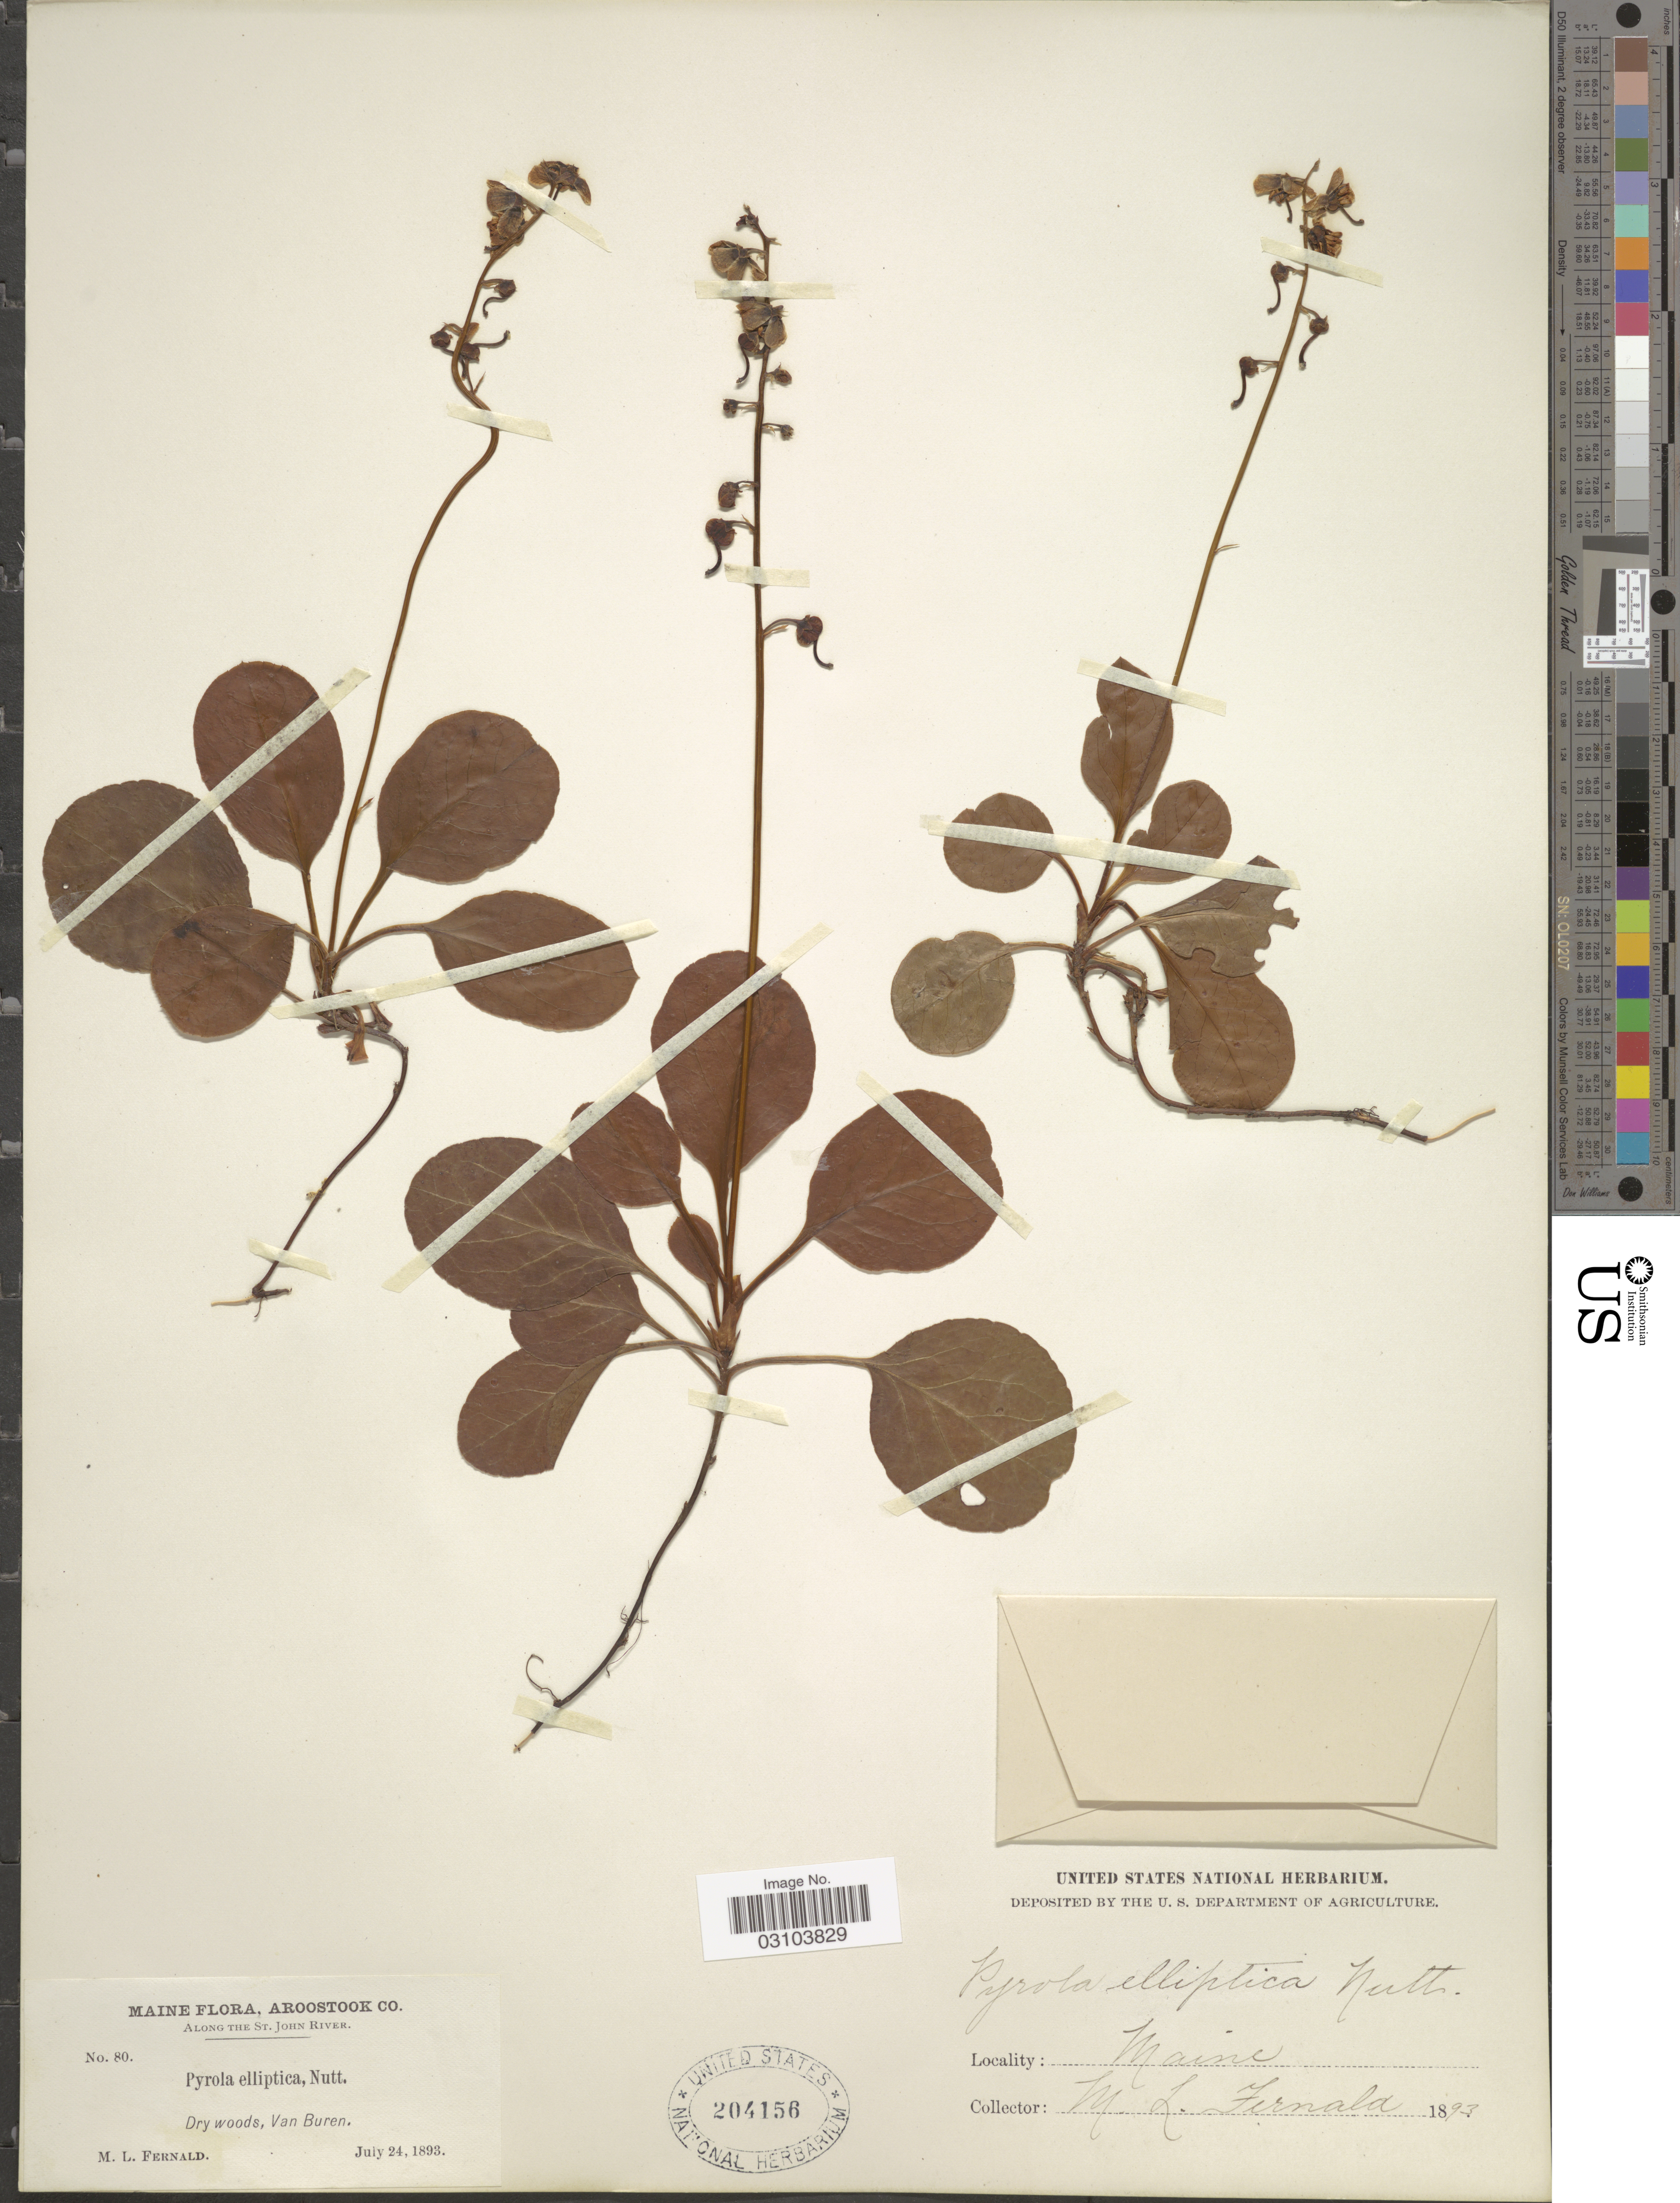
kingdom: Plantae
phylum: Tracheophyta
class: Magnoliopsida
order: Ericales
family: Ericaceae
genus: Pyrola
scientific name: Pyrola elliptica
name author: Nutt.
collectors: M. L. Fernald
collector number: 80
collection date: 1893-07-24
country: United States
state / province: Maine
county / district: Aroostook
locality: Along the St. John River. Van Buren.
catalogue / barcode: US 204156